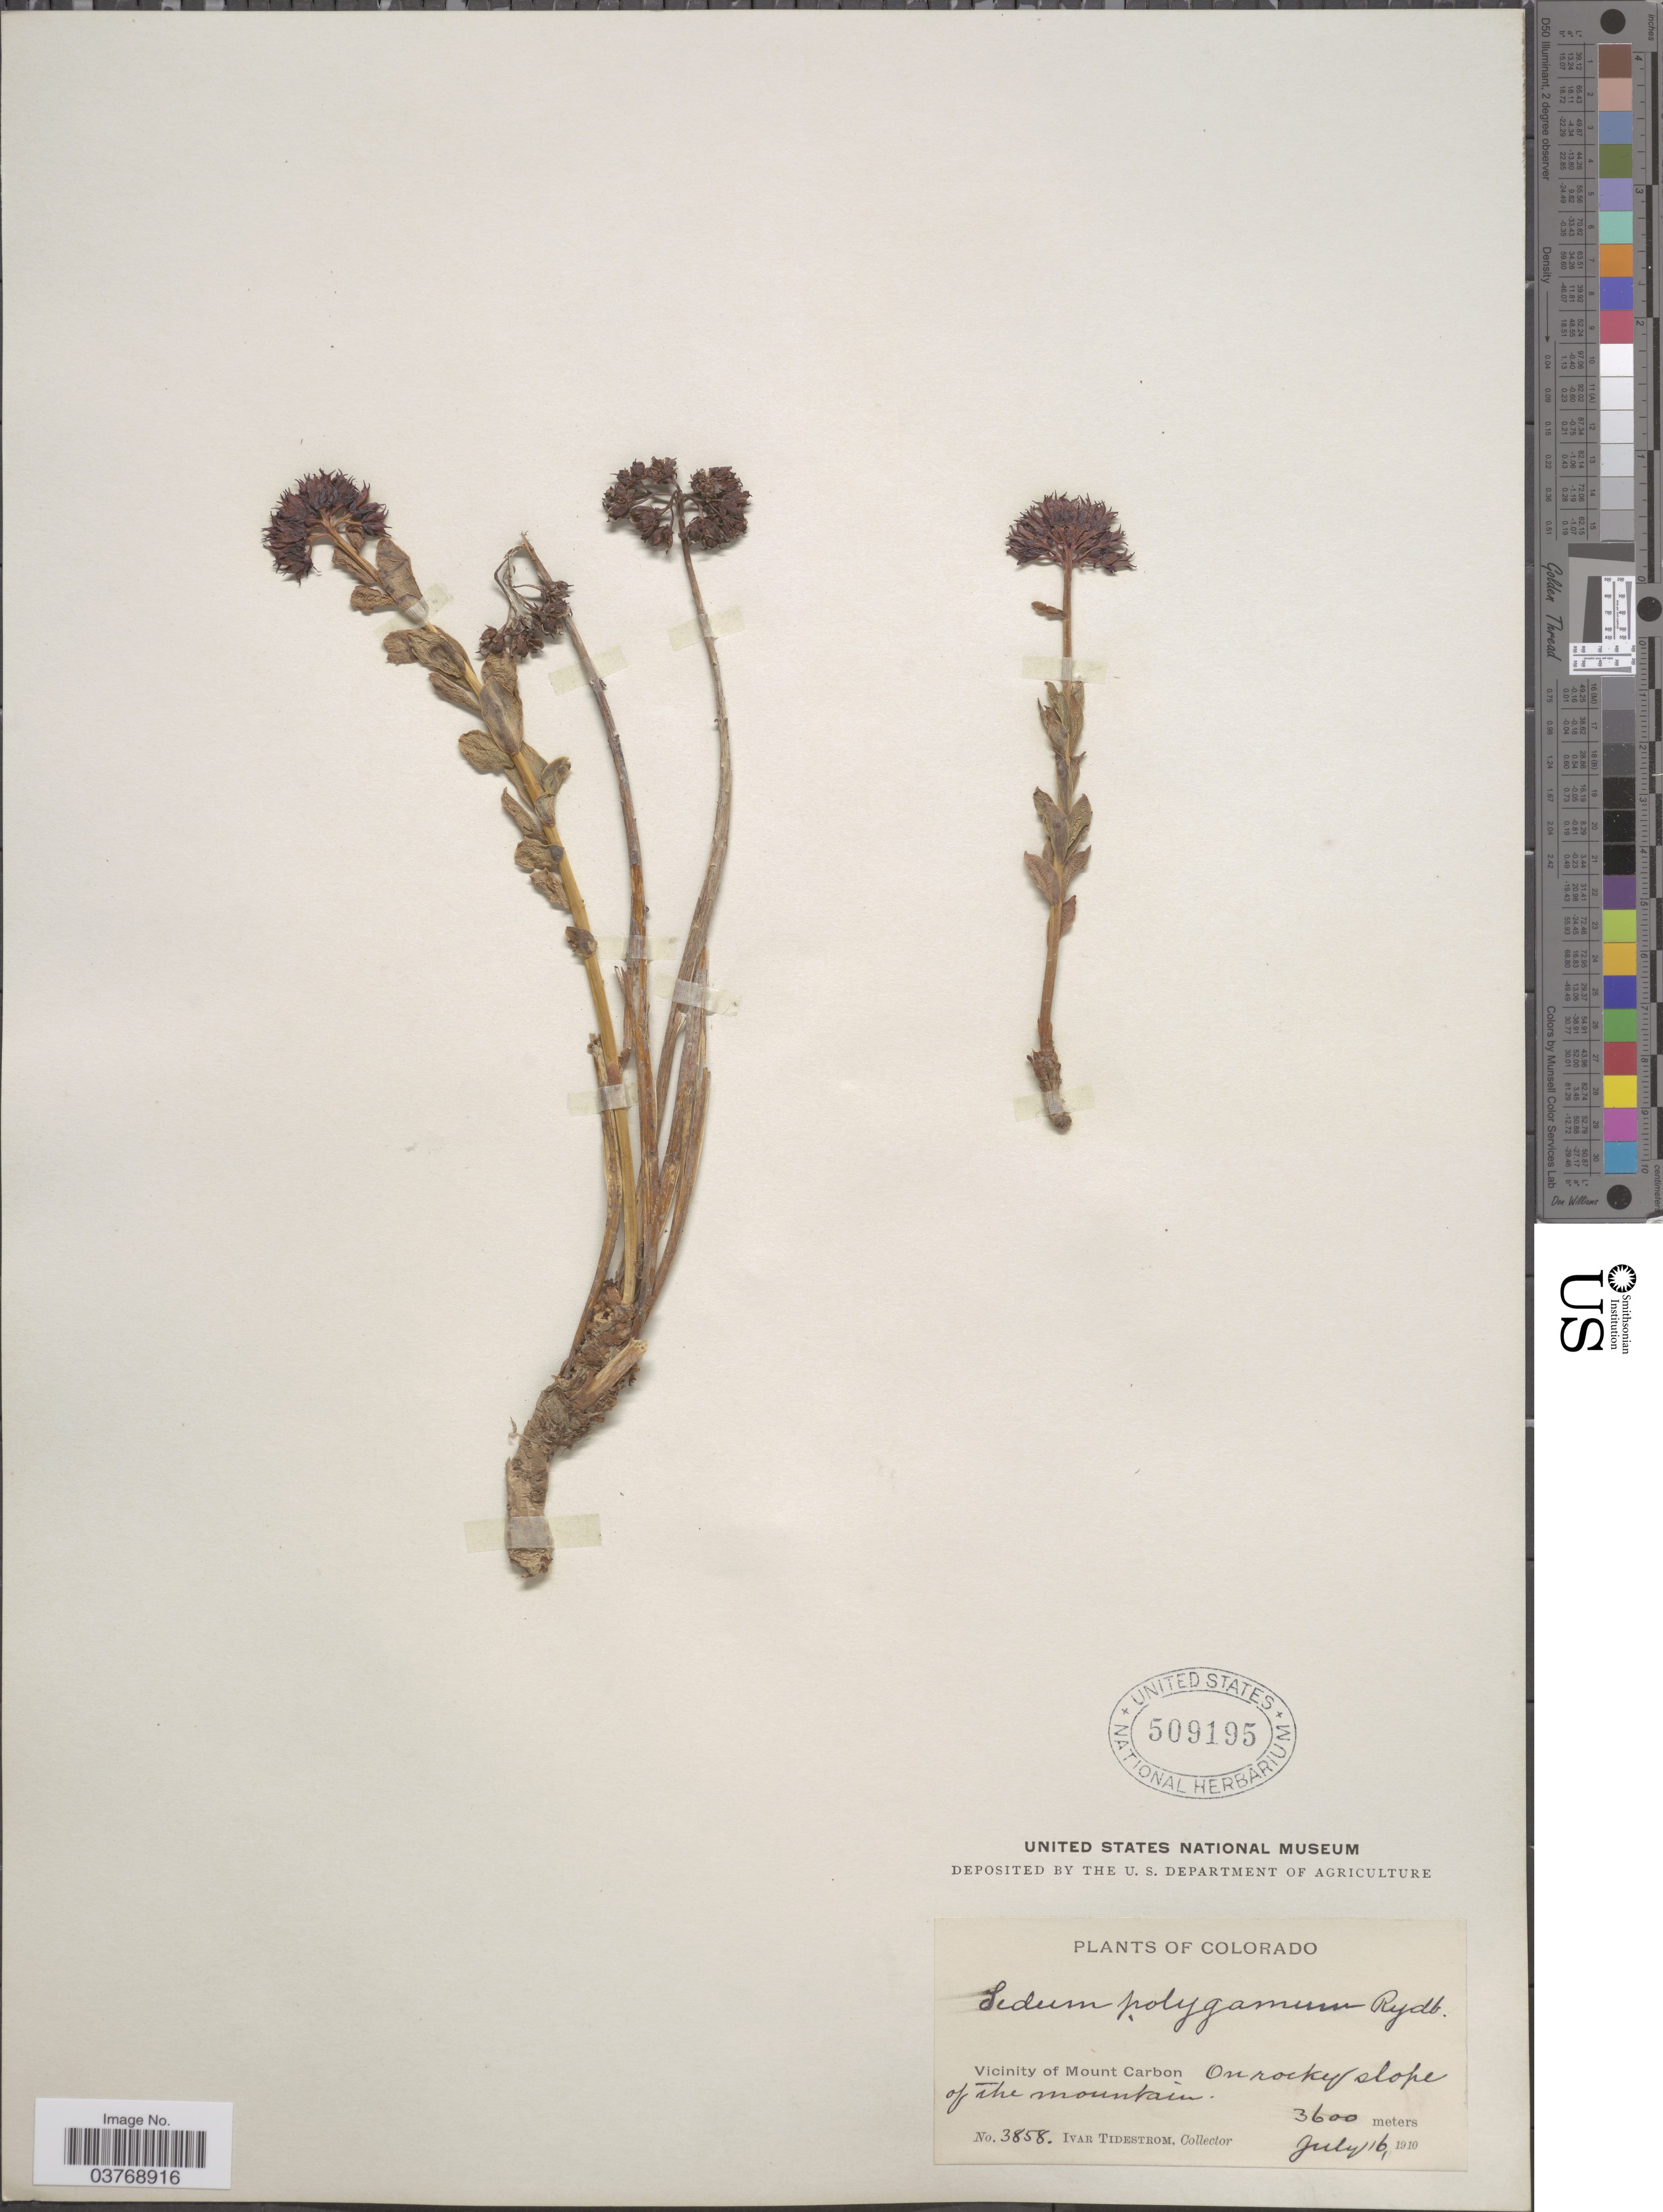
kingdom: Plantae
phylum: Tracheophyta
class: Magnoliopsida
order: Saxifragales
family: Crassulaceae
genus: Rhodiola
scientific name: Rhodiola integrifolia subsp. integrifolia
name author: Raf.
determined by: Strong, Mark T., (BOT), Smithsonian Institution - National Museum of Natural History (UNITED STATES)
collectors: I. F. Tidestrom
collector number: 3858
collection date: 1910-07-16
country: United States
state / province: Colorado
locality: Vicinity of Mount Carbon. On rocky slope of the mountain.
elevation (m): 3600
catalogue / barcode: US 509195